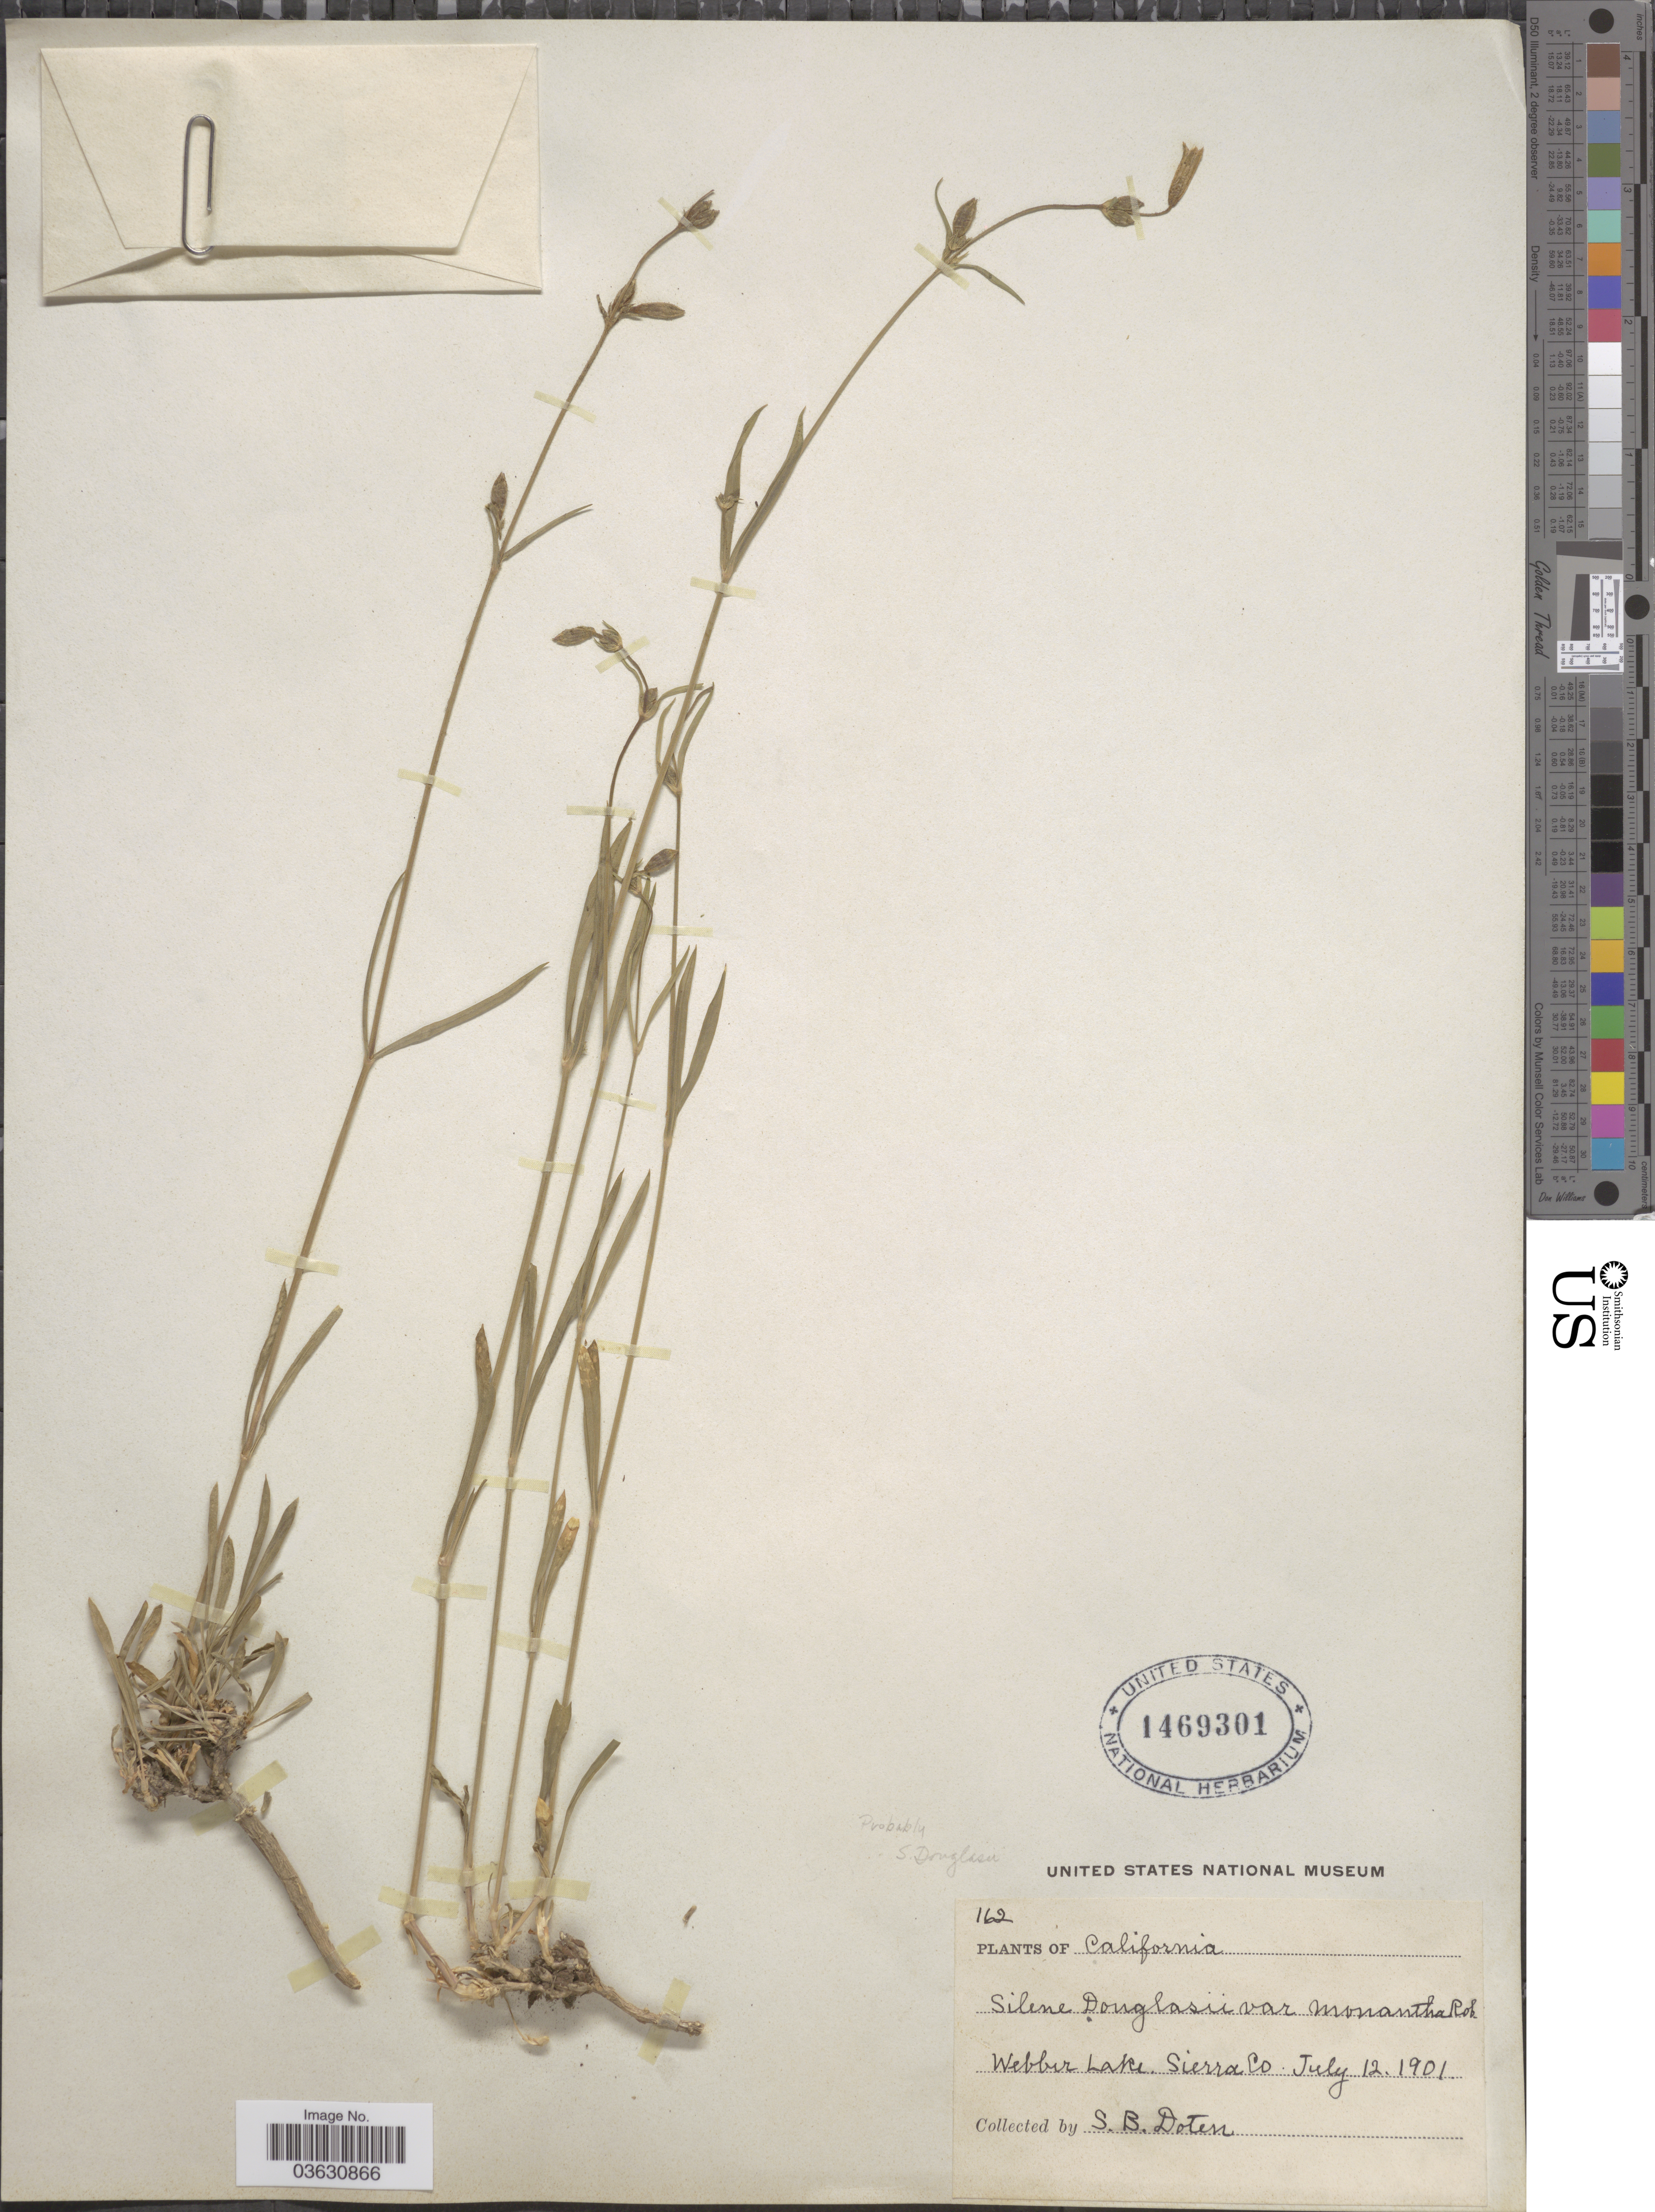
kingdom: Plantae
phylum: Tracheophyta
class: Magnoliopsida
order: Caryophyllales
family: Caryophyllaceae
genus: Silene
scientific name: Silene douglasii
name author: Hook.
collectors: S. Doten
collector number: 162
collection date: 1901-07-12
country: United States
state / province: California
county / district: Sierra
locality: Webber Lake, Sierra Co.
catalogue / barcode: US 1469301